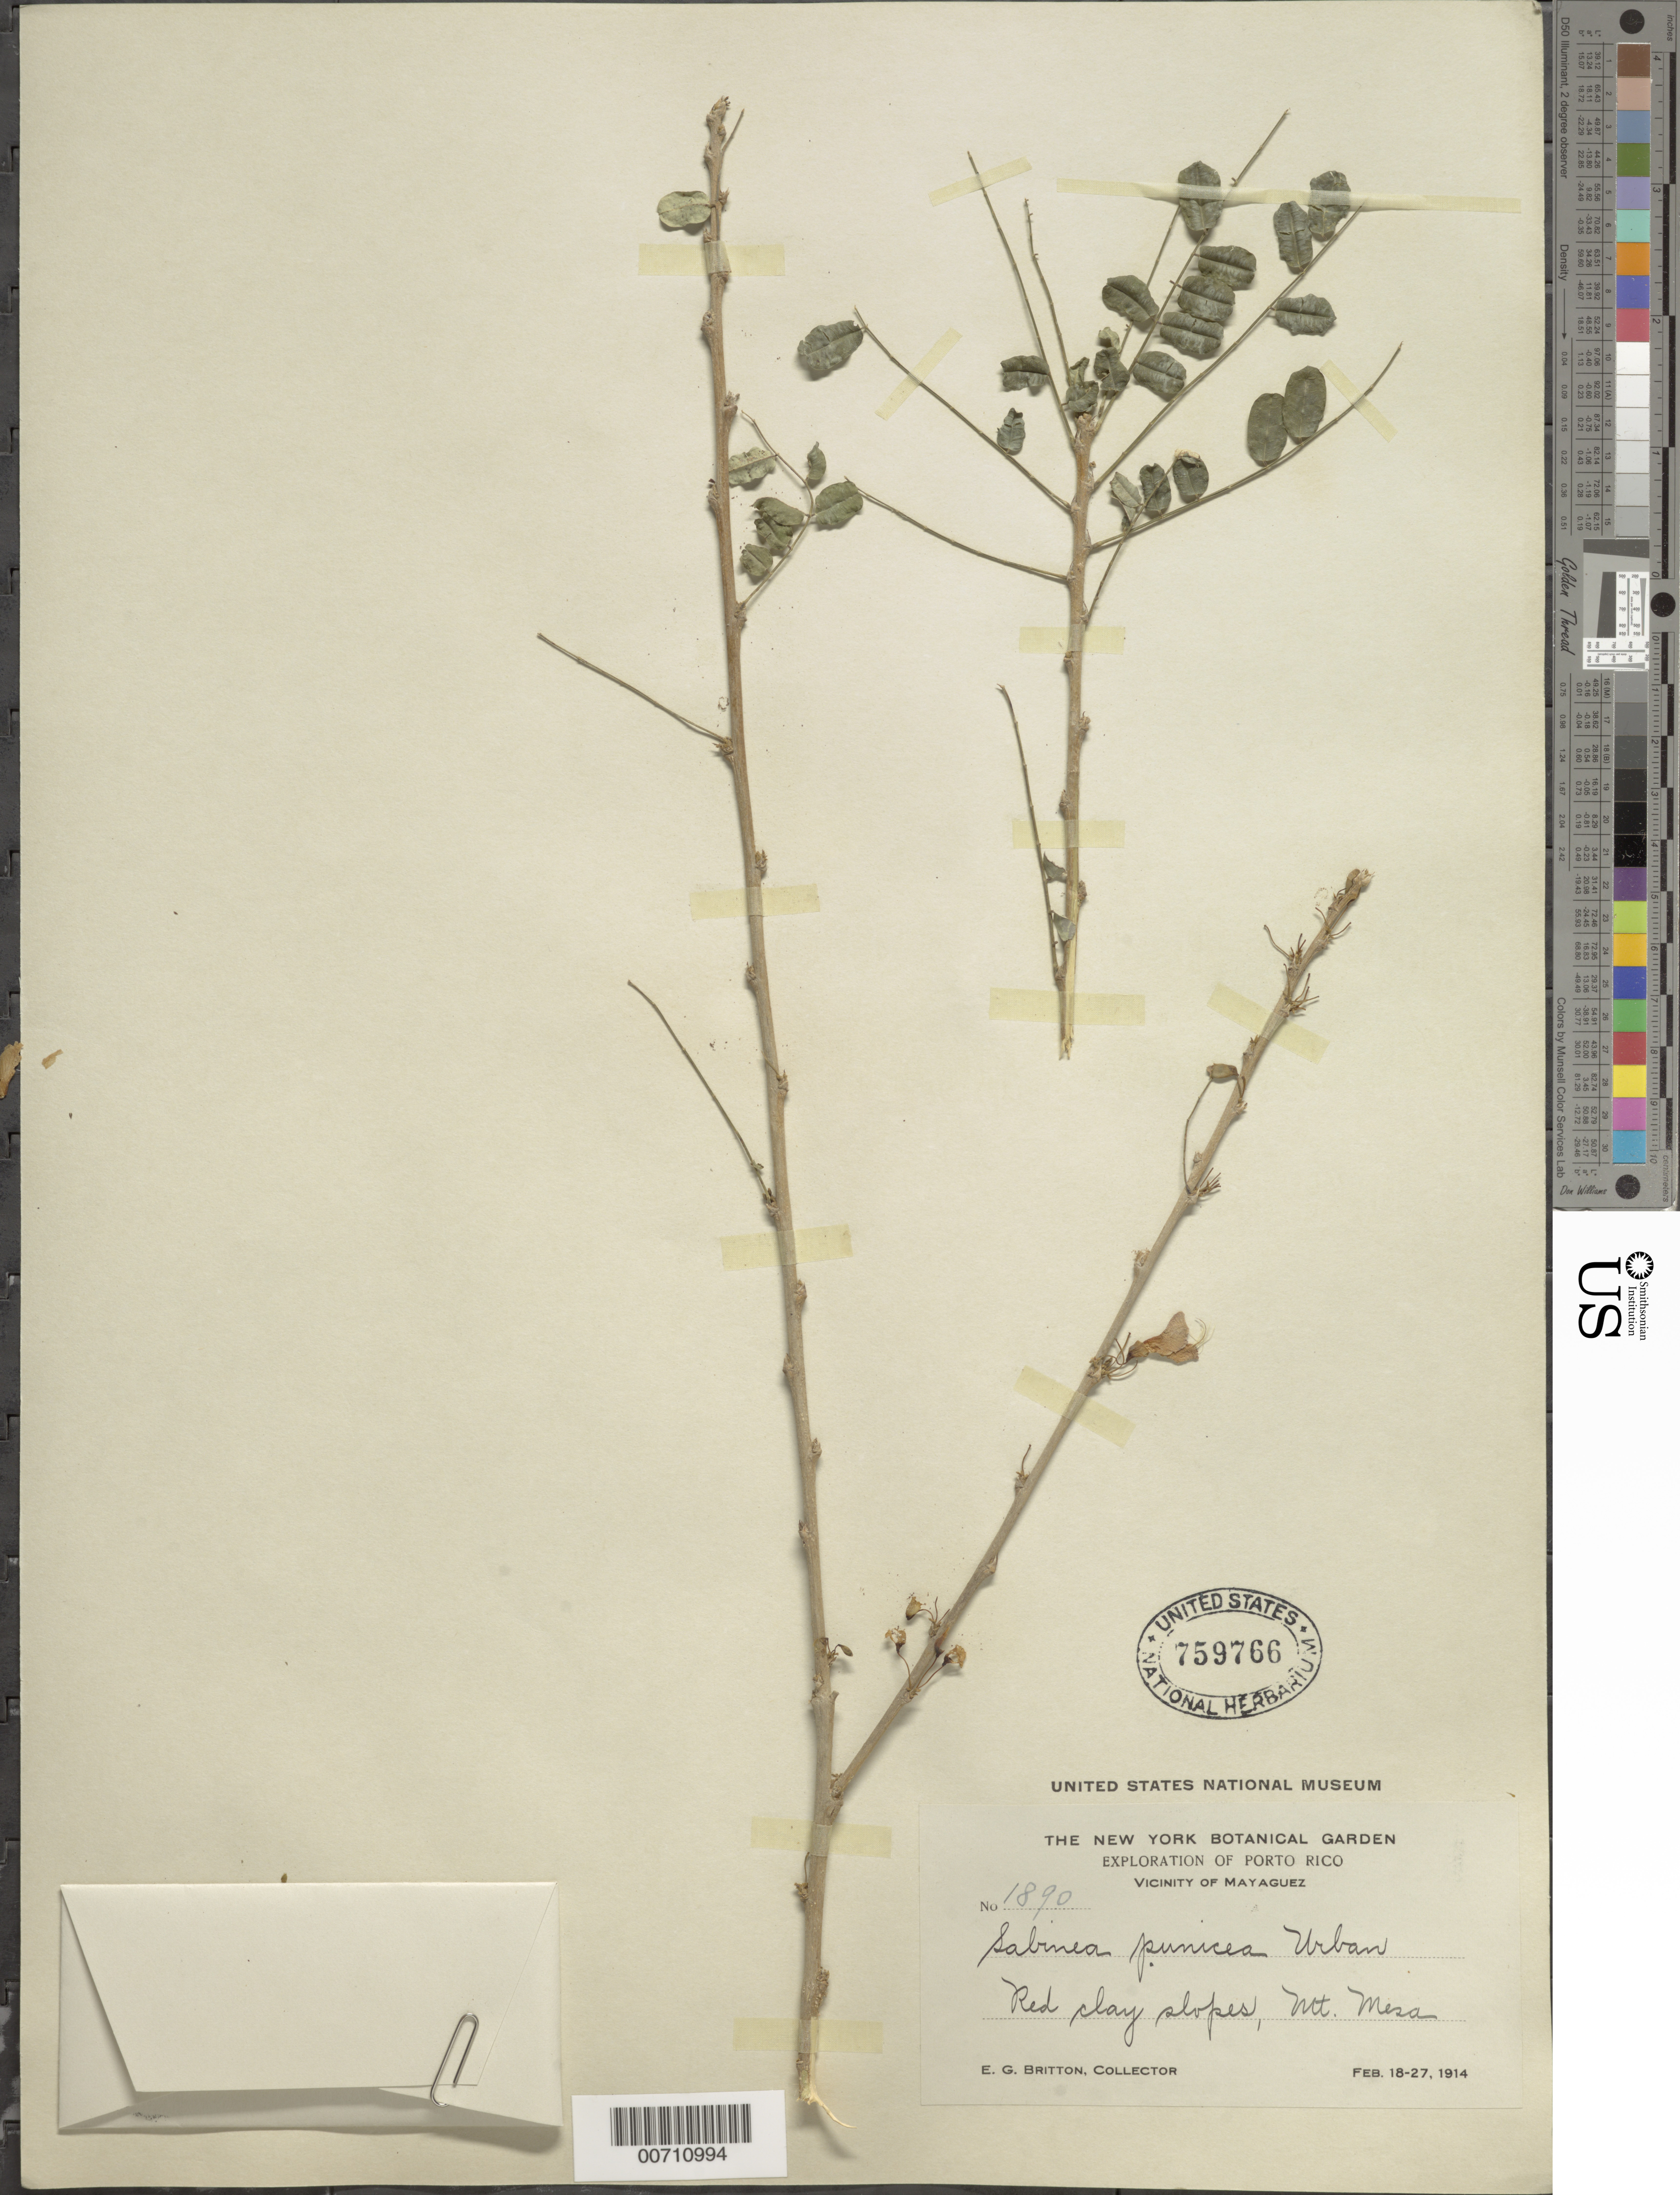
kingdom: Plantae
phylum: Tracheophyta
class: Magnoliopsida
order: Fabales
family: Fabaceae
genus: Poitea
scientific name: Poitea punicea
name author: (Urb.) Lavin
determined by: Strong, Mark T., (BOT), Smithsonian Institution - National Museum of Natural History (UNITED STATES)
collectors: E. G. Britton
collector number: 1890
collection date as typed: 18 Feb 1914 to 27 Feb 1914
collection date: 1914-02-18/1914-02-27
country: Puerto Rico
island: Greater Antilles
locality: Mayaguez, vic of; Mt. Mesa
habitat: Red clay slopes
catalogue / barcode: US 759766